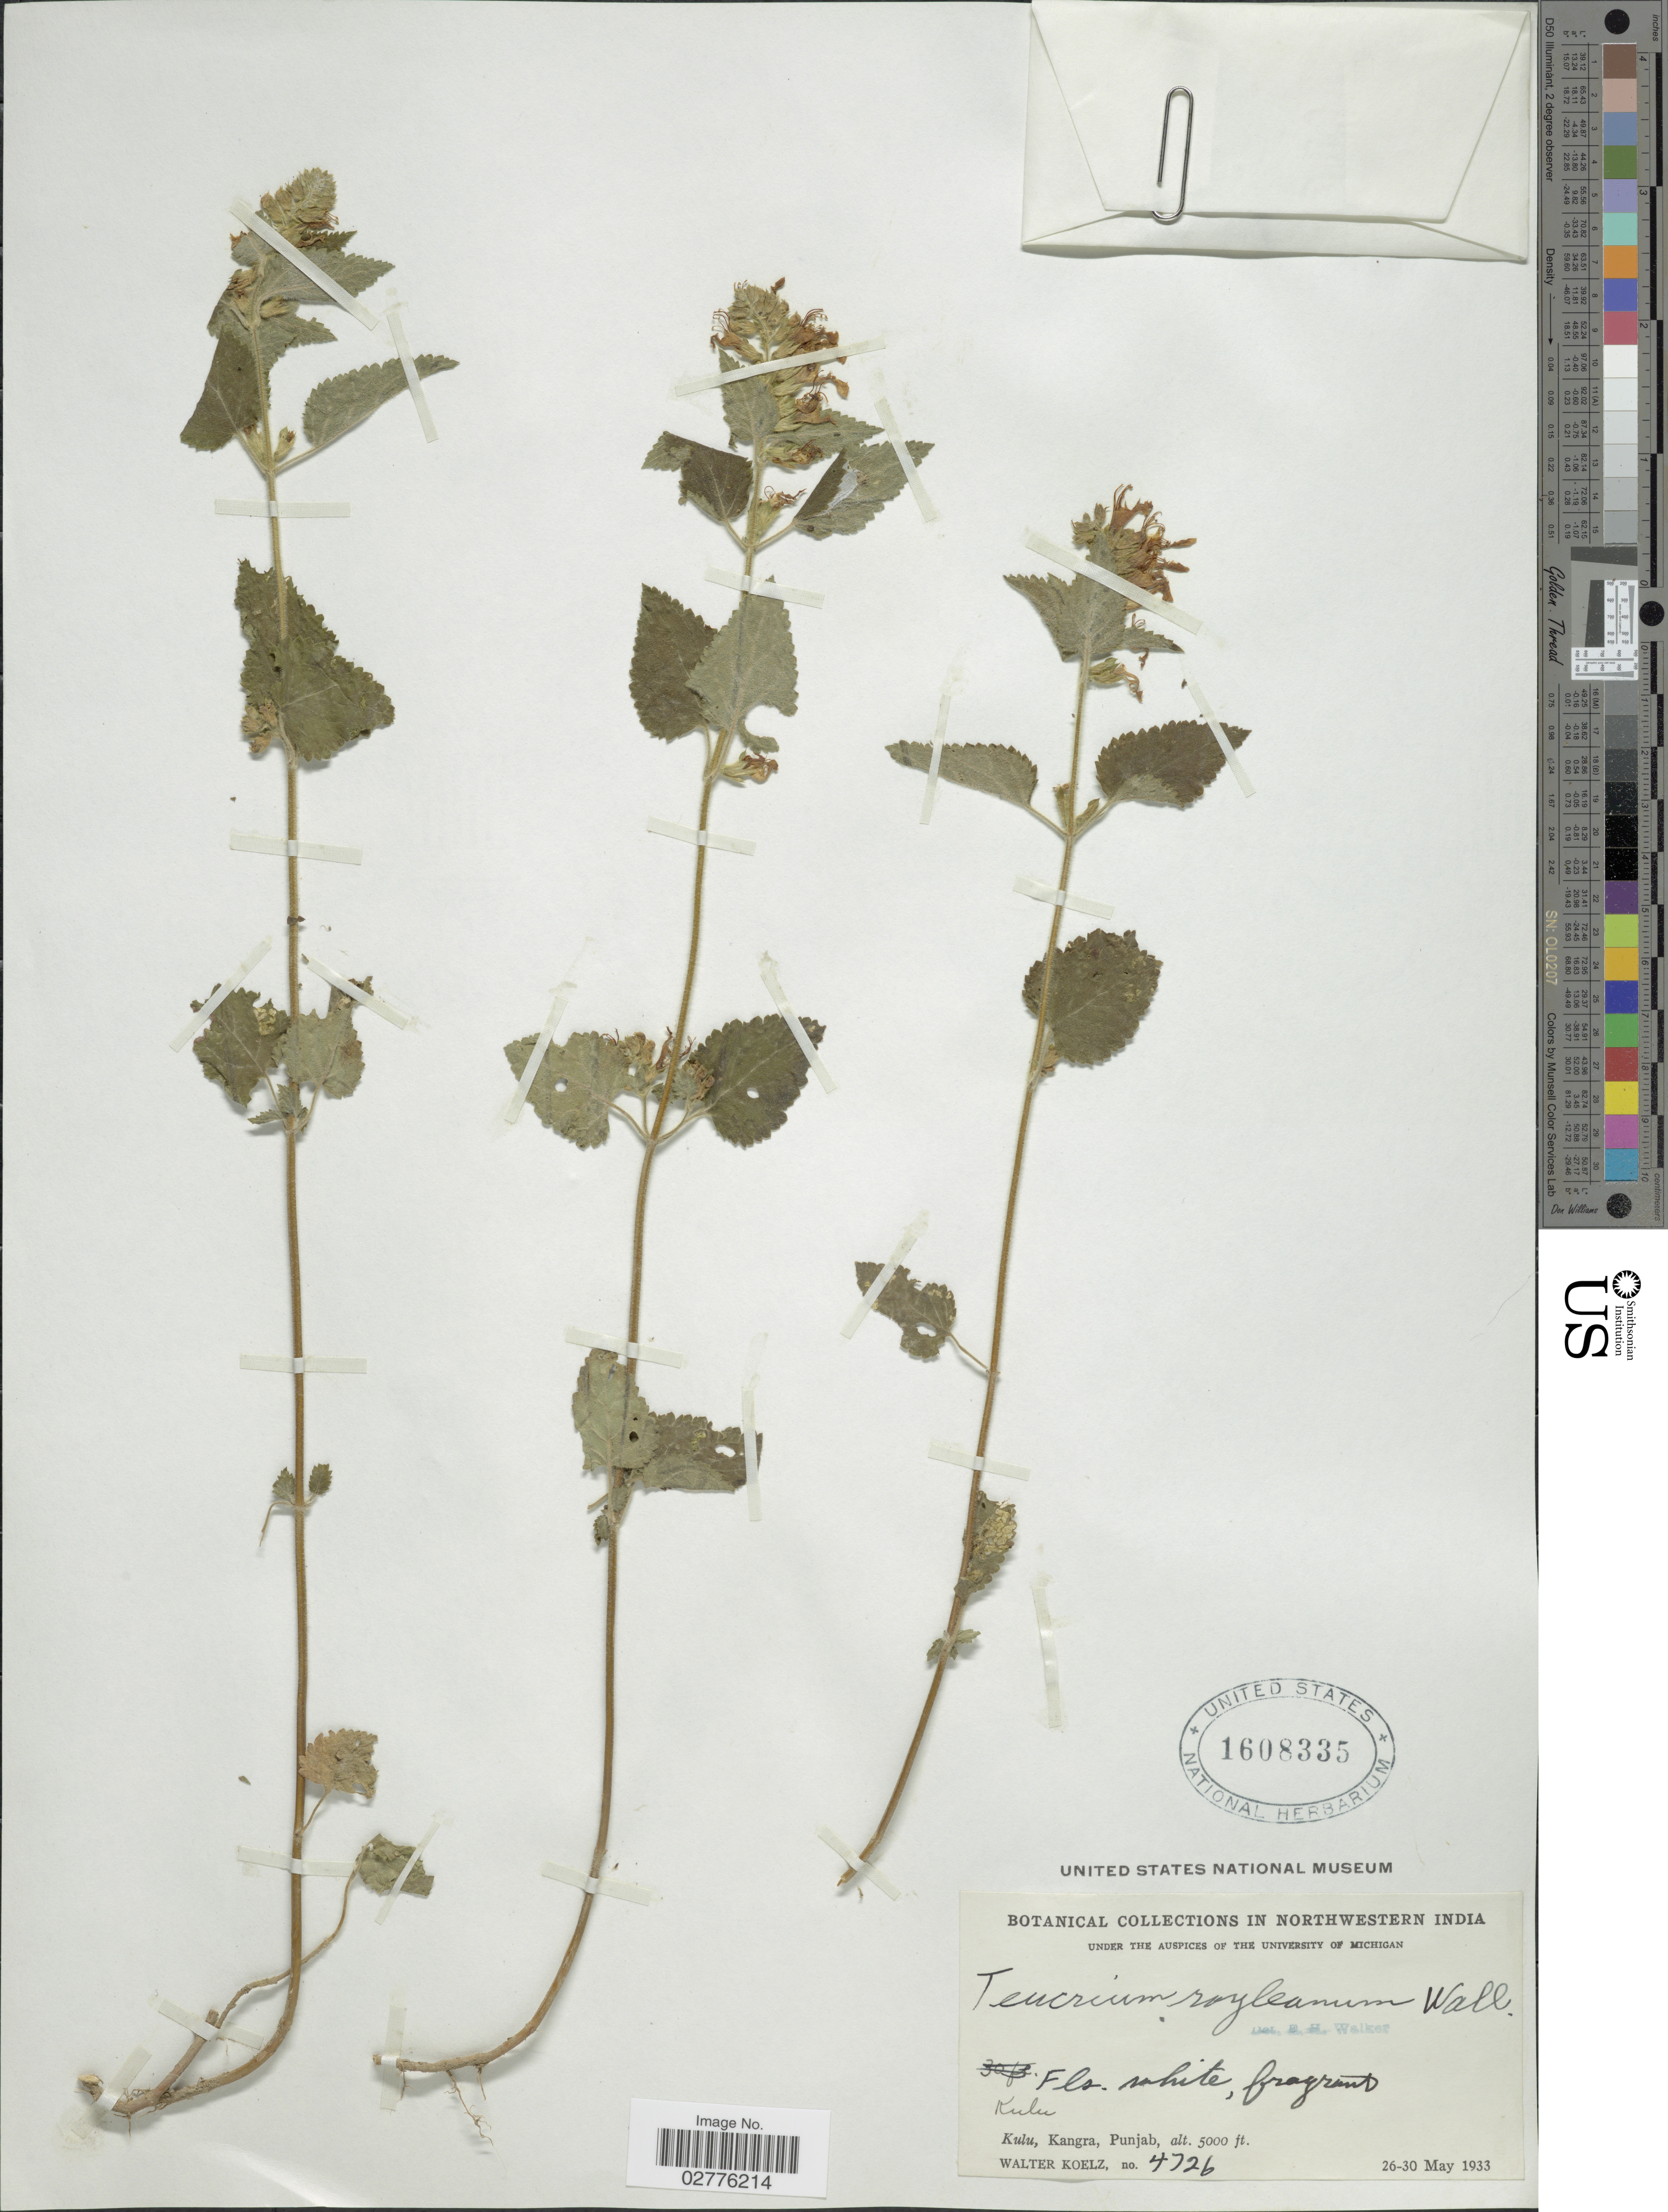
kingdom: Plantae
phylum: Tracheophyta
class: Magnoliopsida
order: Lamiales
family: Lamiaceae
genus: Teucrium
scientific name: Teucrium royleanum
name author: Wall. ex Benth.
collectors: W. N. Koelz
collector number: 4726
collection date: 1933-05-26/1933-05-30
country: India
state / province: Punjab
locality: Northwestern India, Kulu, Kangra.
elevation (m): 1524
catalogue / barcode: US 1608335